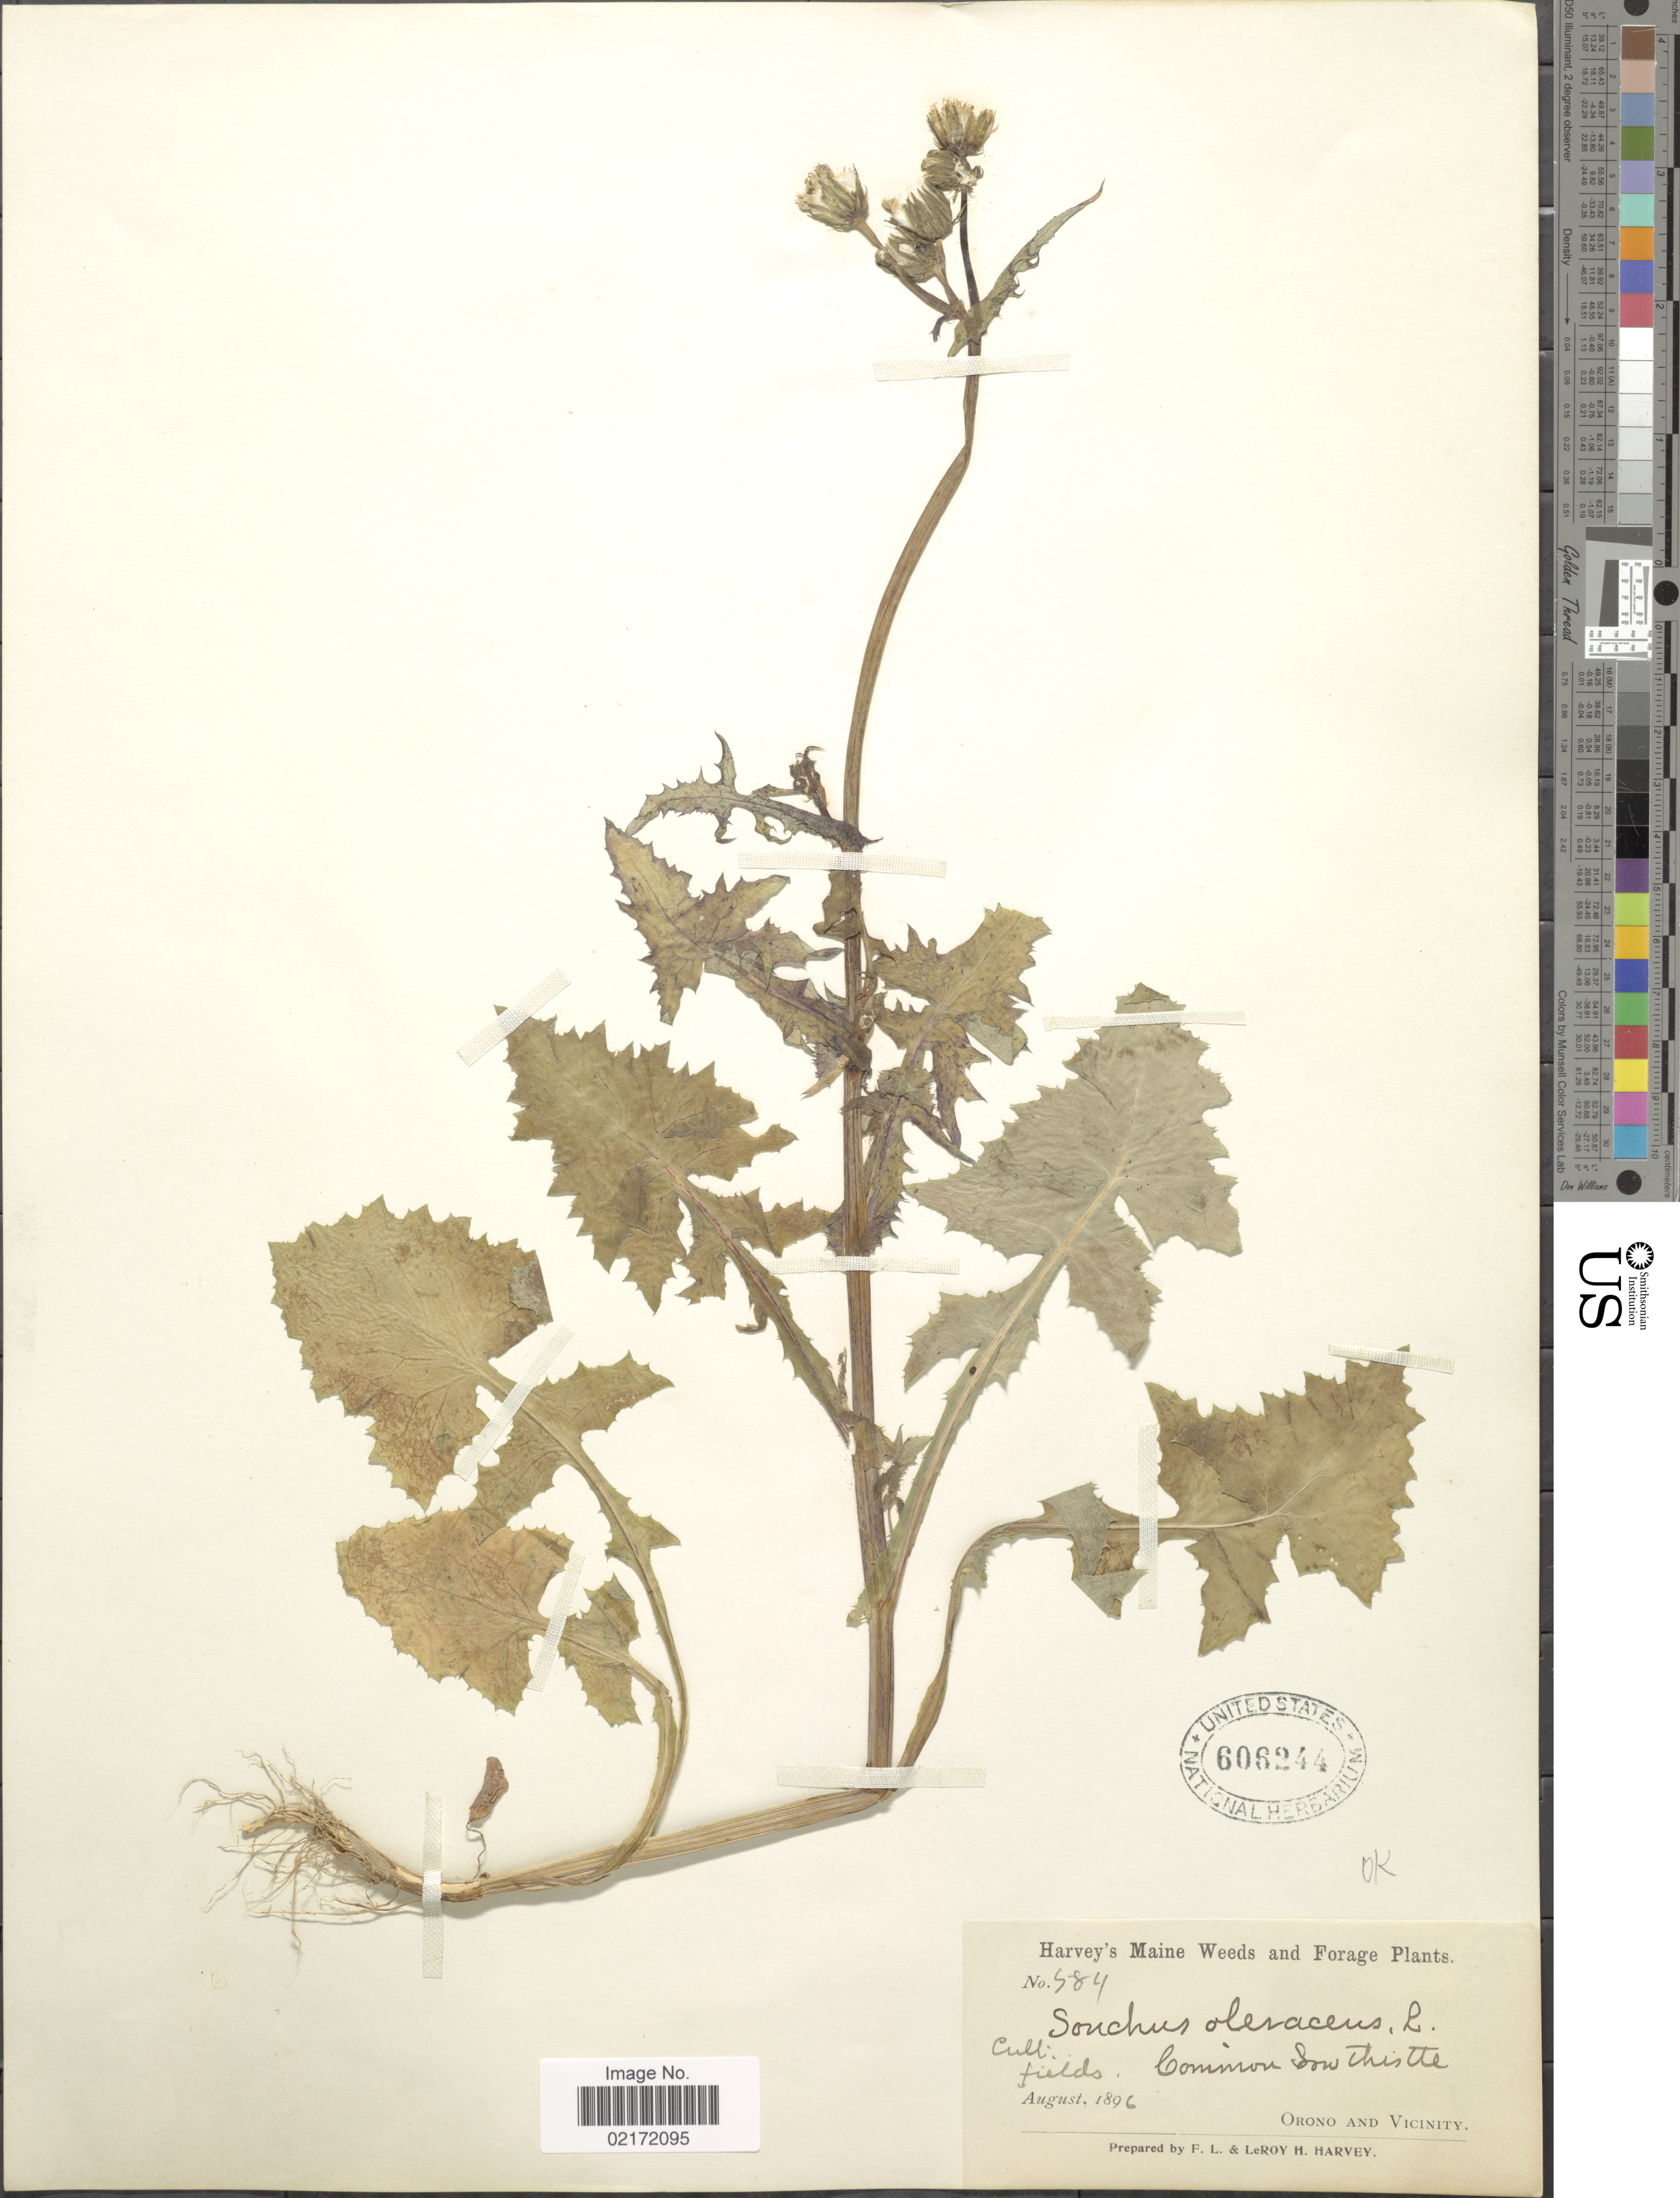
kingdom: Plantae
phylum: Tracheophyta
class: Magnoliopsida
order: Asterales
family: Asteraceae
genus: Sonchus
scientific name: Sonchus oleraceus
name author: L.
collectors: F. L. Harvey & L. H. Harvey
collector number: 584*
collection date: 1896-08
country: United States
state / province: Maine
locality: Harvey's Maine Weeds and Forage. Cult. fields. Common Sow thistle. Orono and Vicinity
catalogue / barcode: US 606244